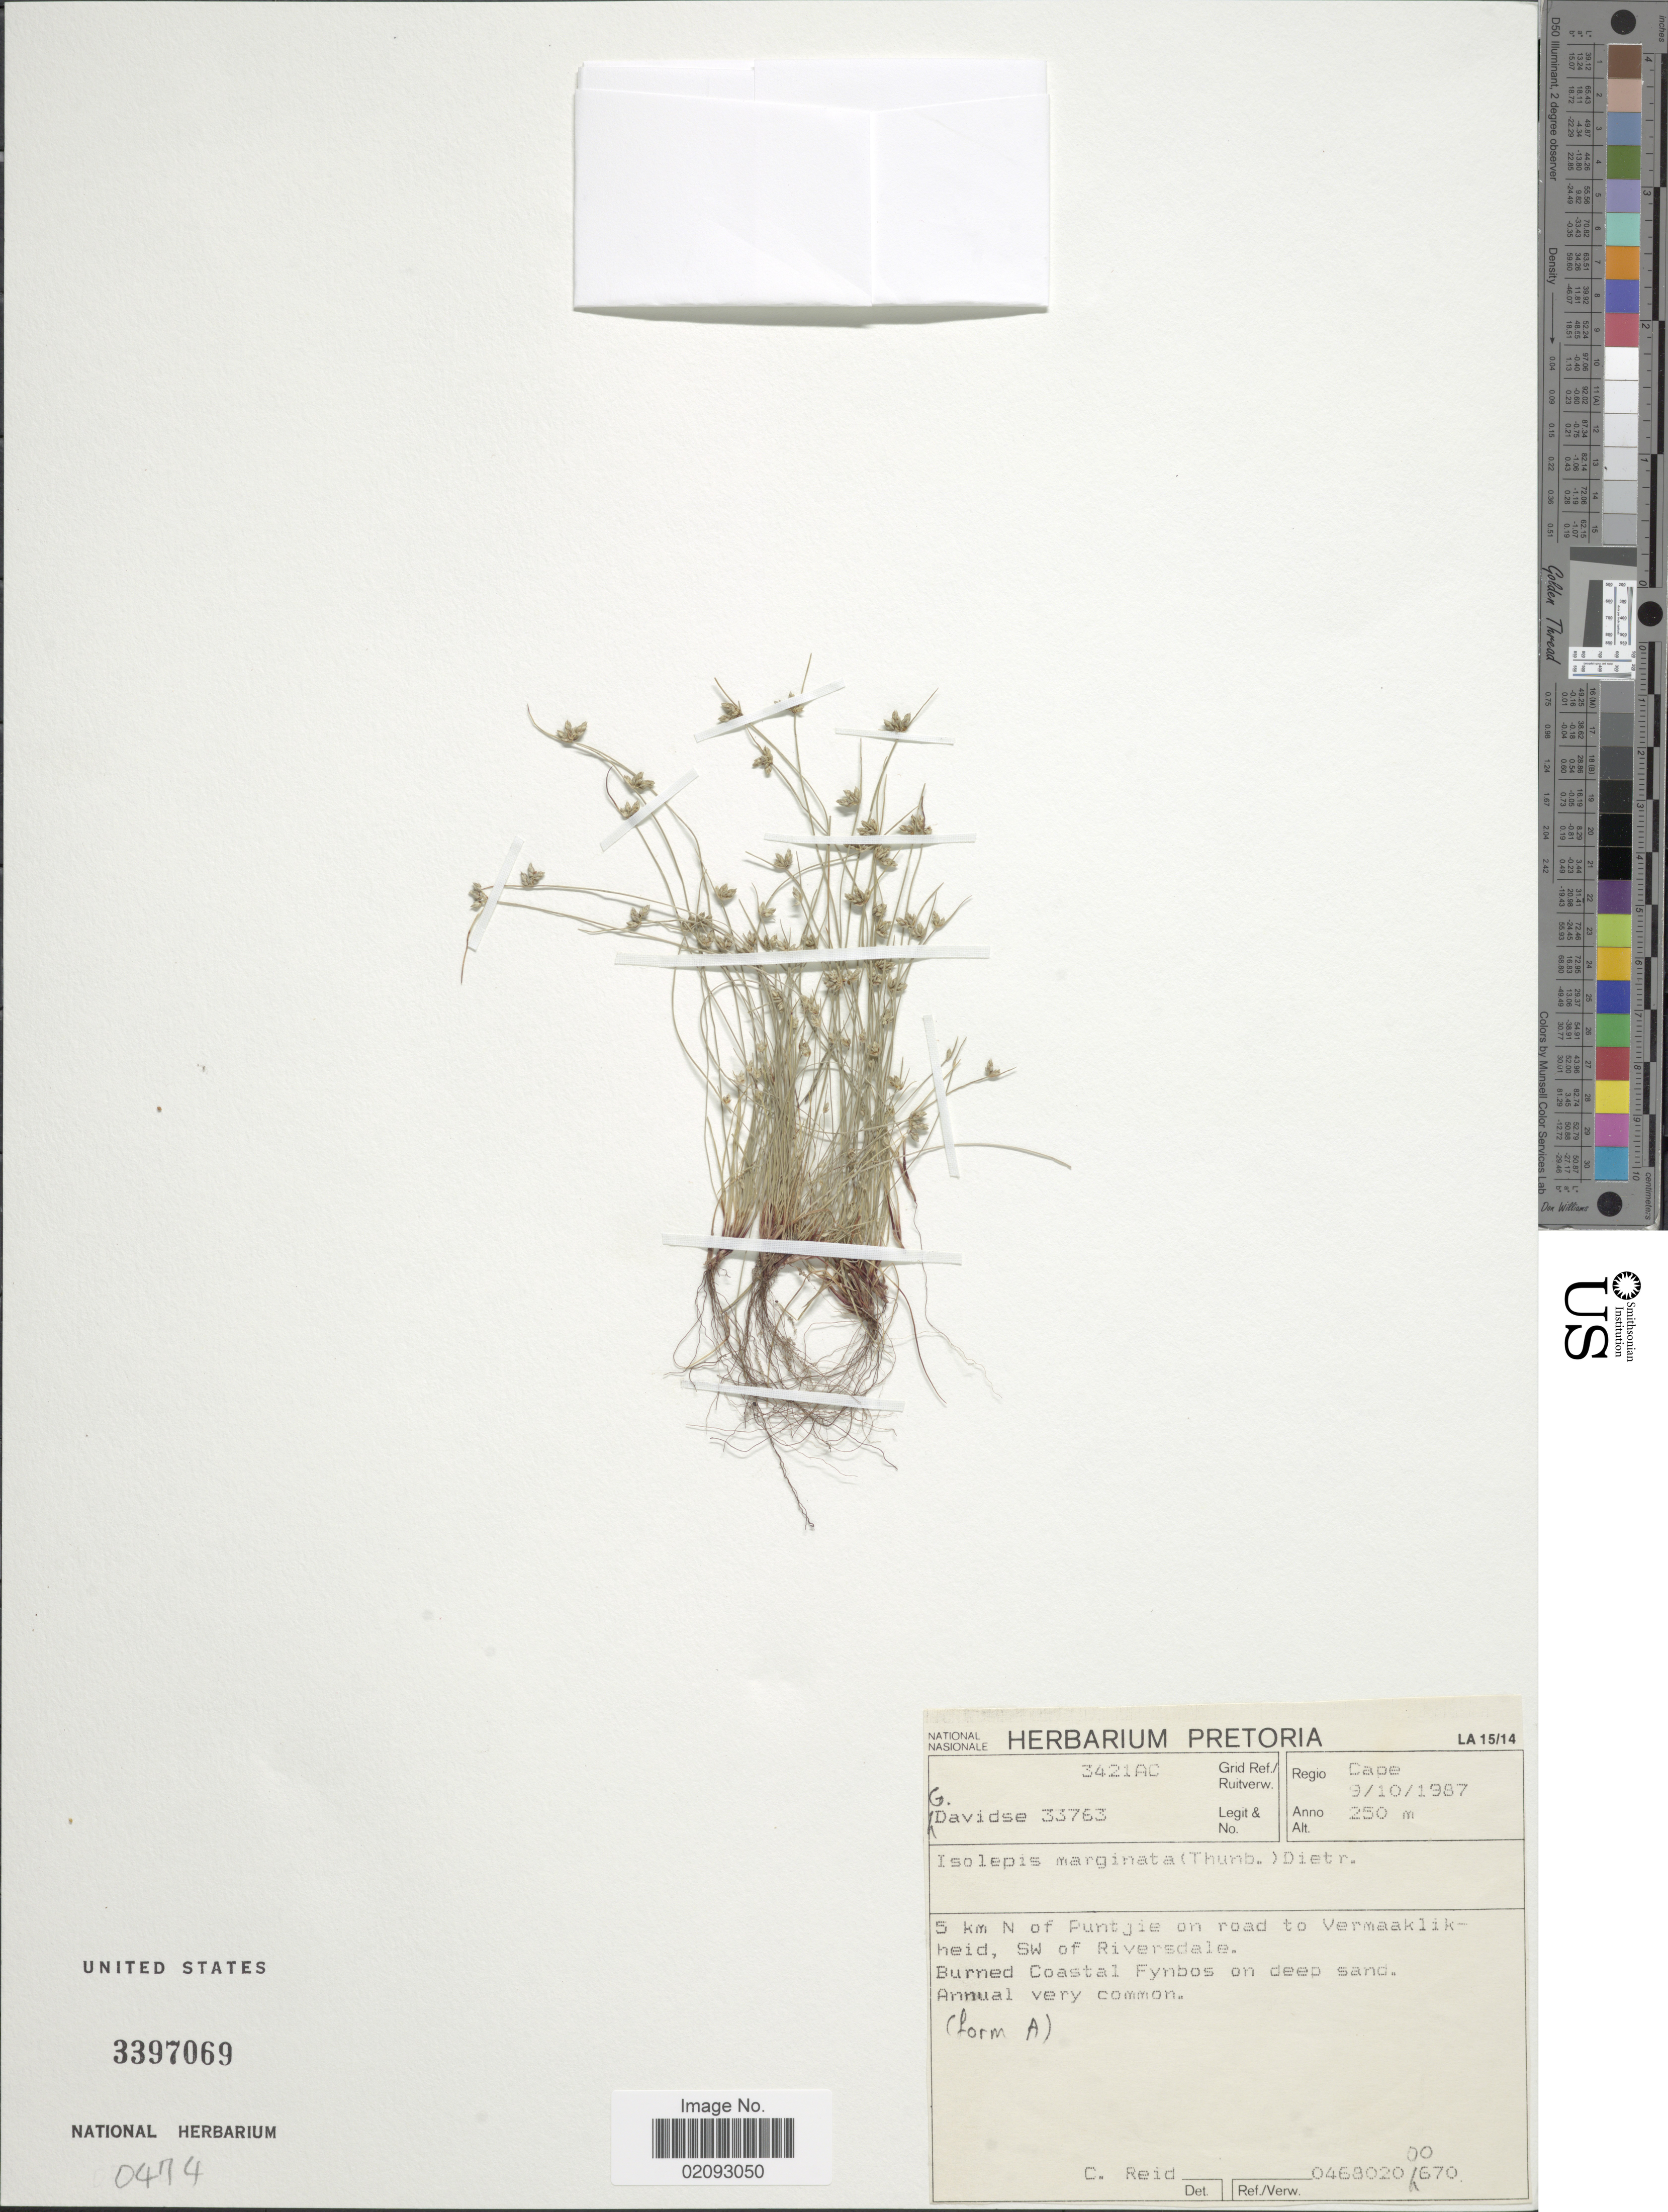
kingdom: Plantae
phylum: Tracheophyta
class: Liliopsida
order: Poales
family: Cyperaceae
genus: Ficinia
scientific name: Ficinia marginata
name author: (Thunb.) Fourc.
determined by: Strong, Mark T., (BOT), Smithsonian Institution - National Museum of Natural History (UNITED STATES)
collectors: G. Davidse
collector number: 33763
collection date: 1987-10-09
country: South Africa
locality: Regio Cape, 5 km N of Puntjie on road to Vermaaklikheid, SW of Riversdale, Burned Coastal Fynbos on deep sand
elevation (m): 250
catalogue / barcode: US 3397069